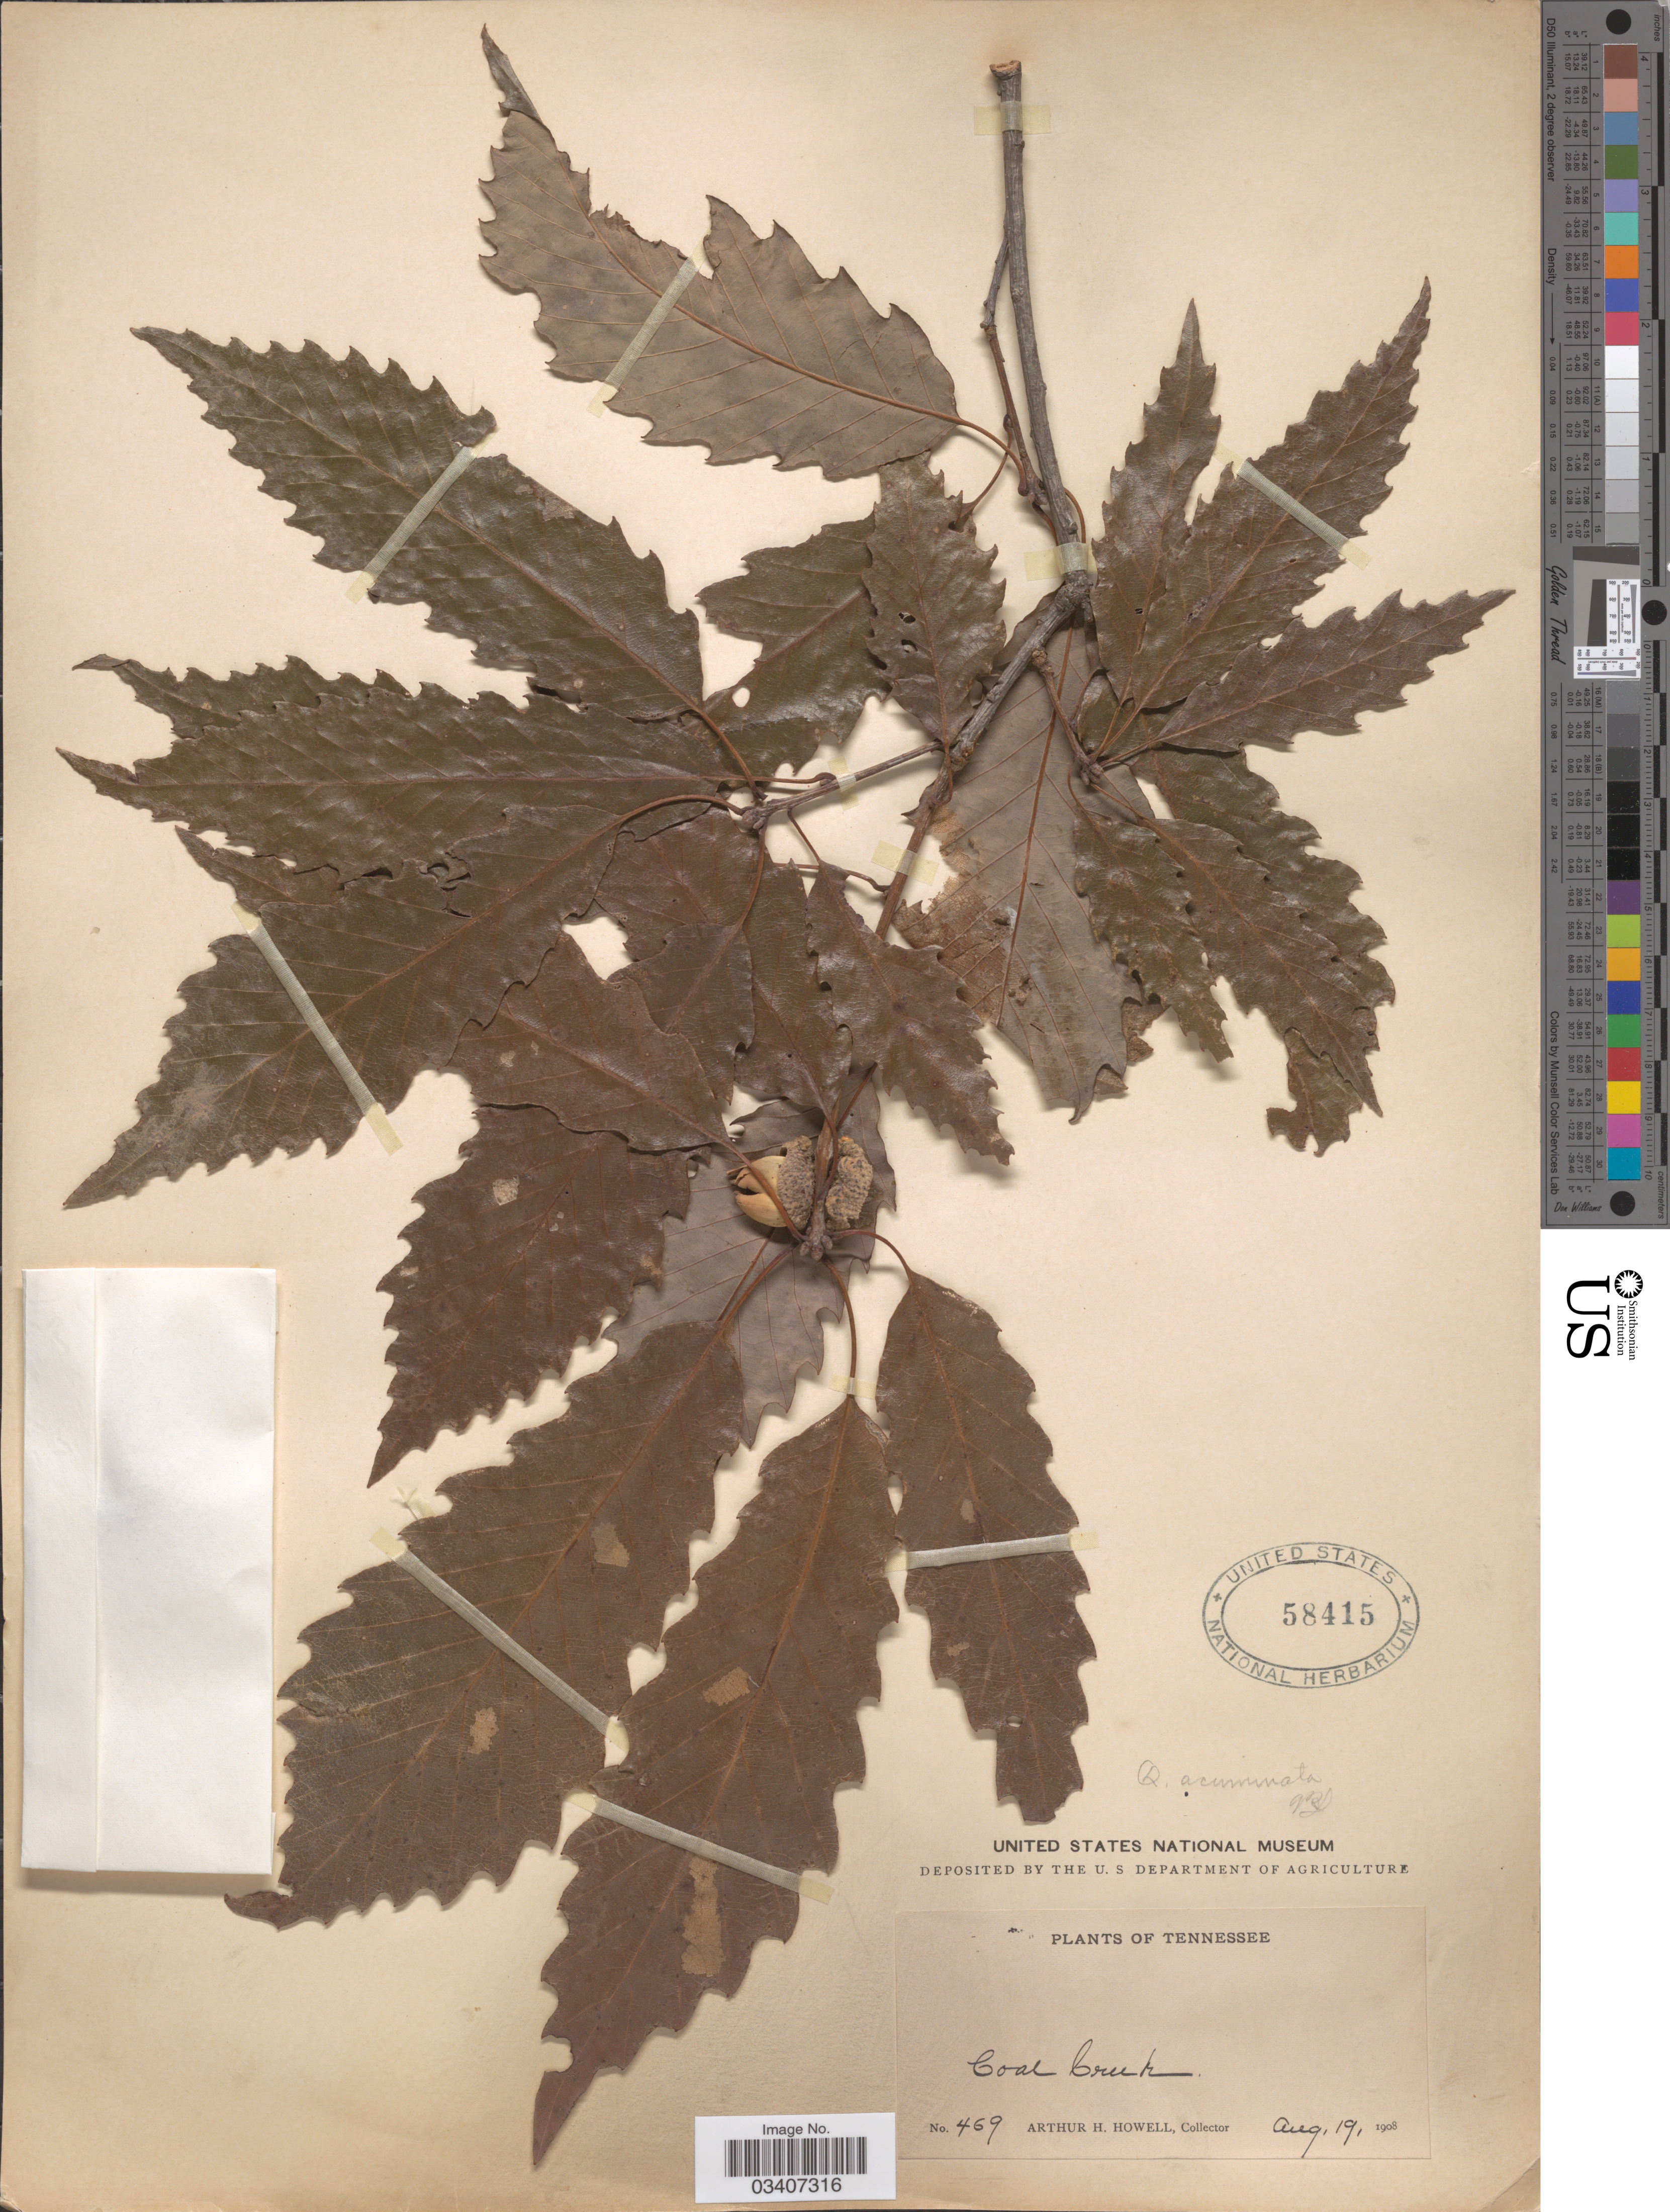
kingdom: Plantae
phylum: Tracheophyta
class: Magnoliopsida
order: Fagales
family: Fagaceae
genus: Quercus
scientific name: Quercus muehlenbergii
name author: Engelm.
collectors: A. H. Howell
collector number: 469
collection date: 1908-08-19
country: United States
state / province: Tennessee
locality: Coal Creek.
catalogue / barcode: US 58415